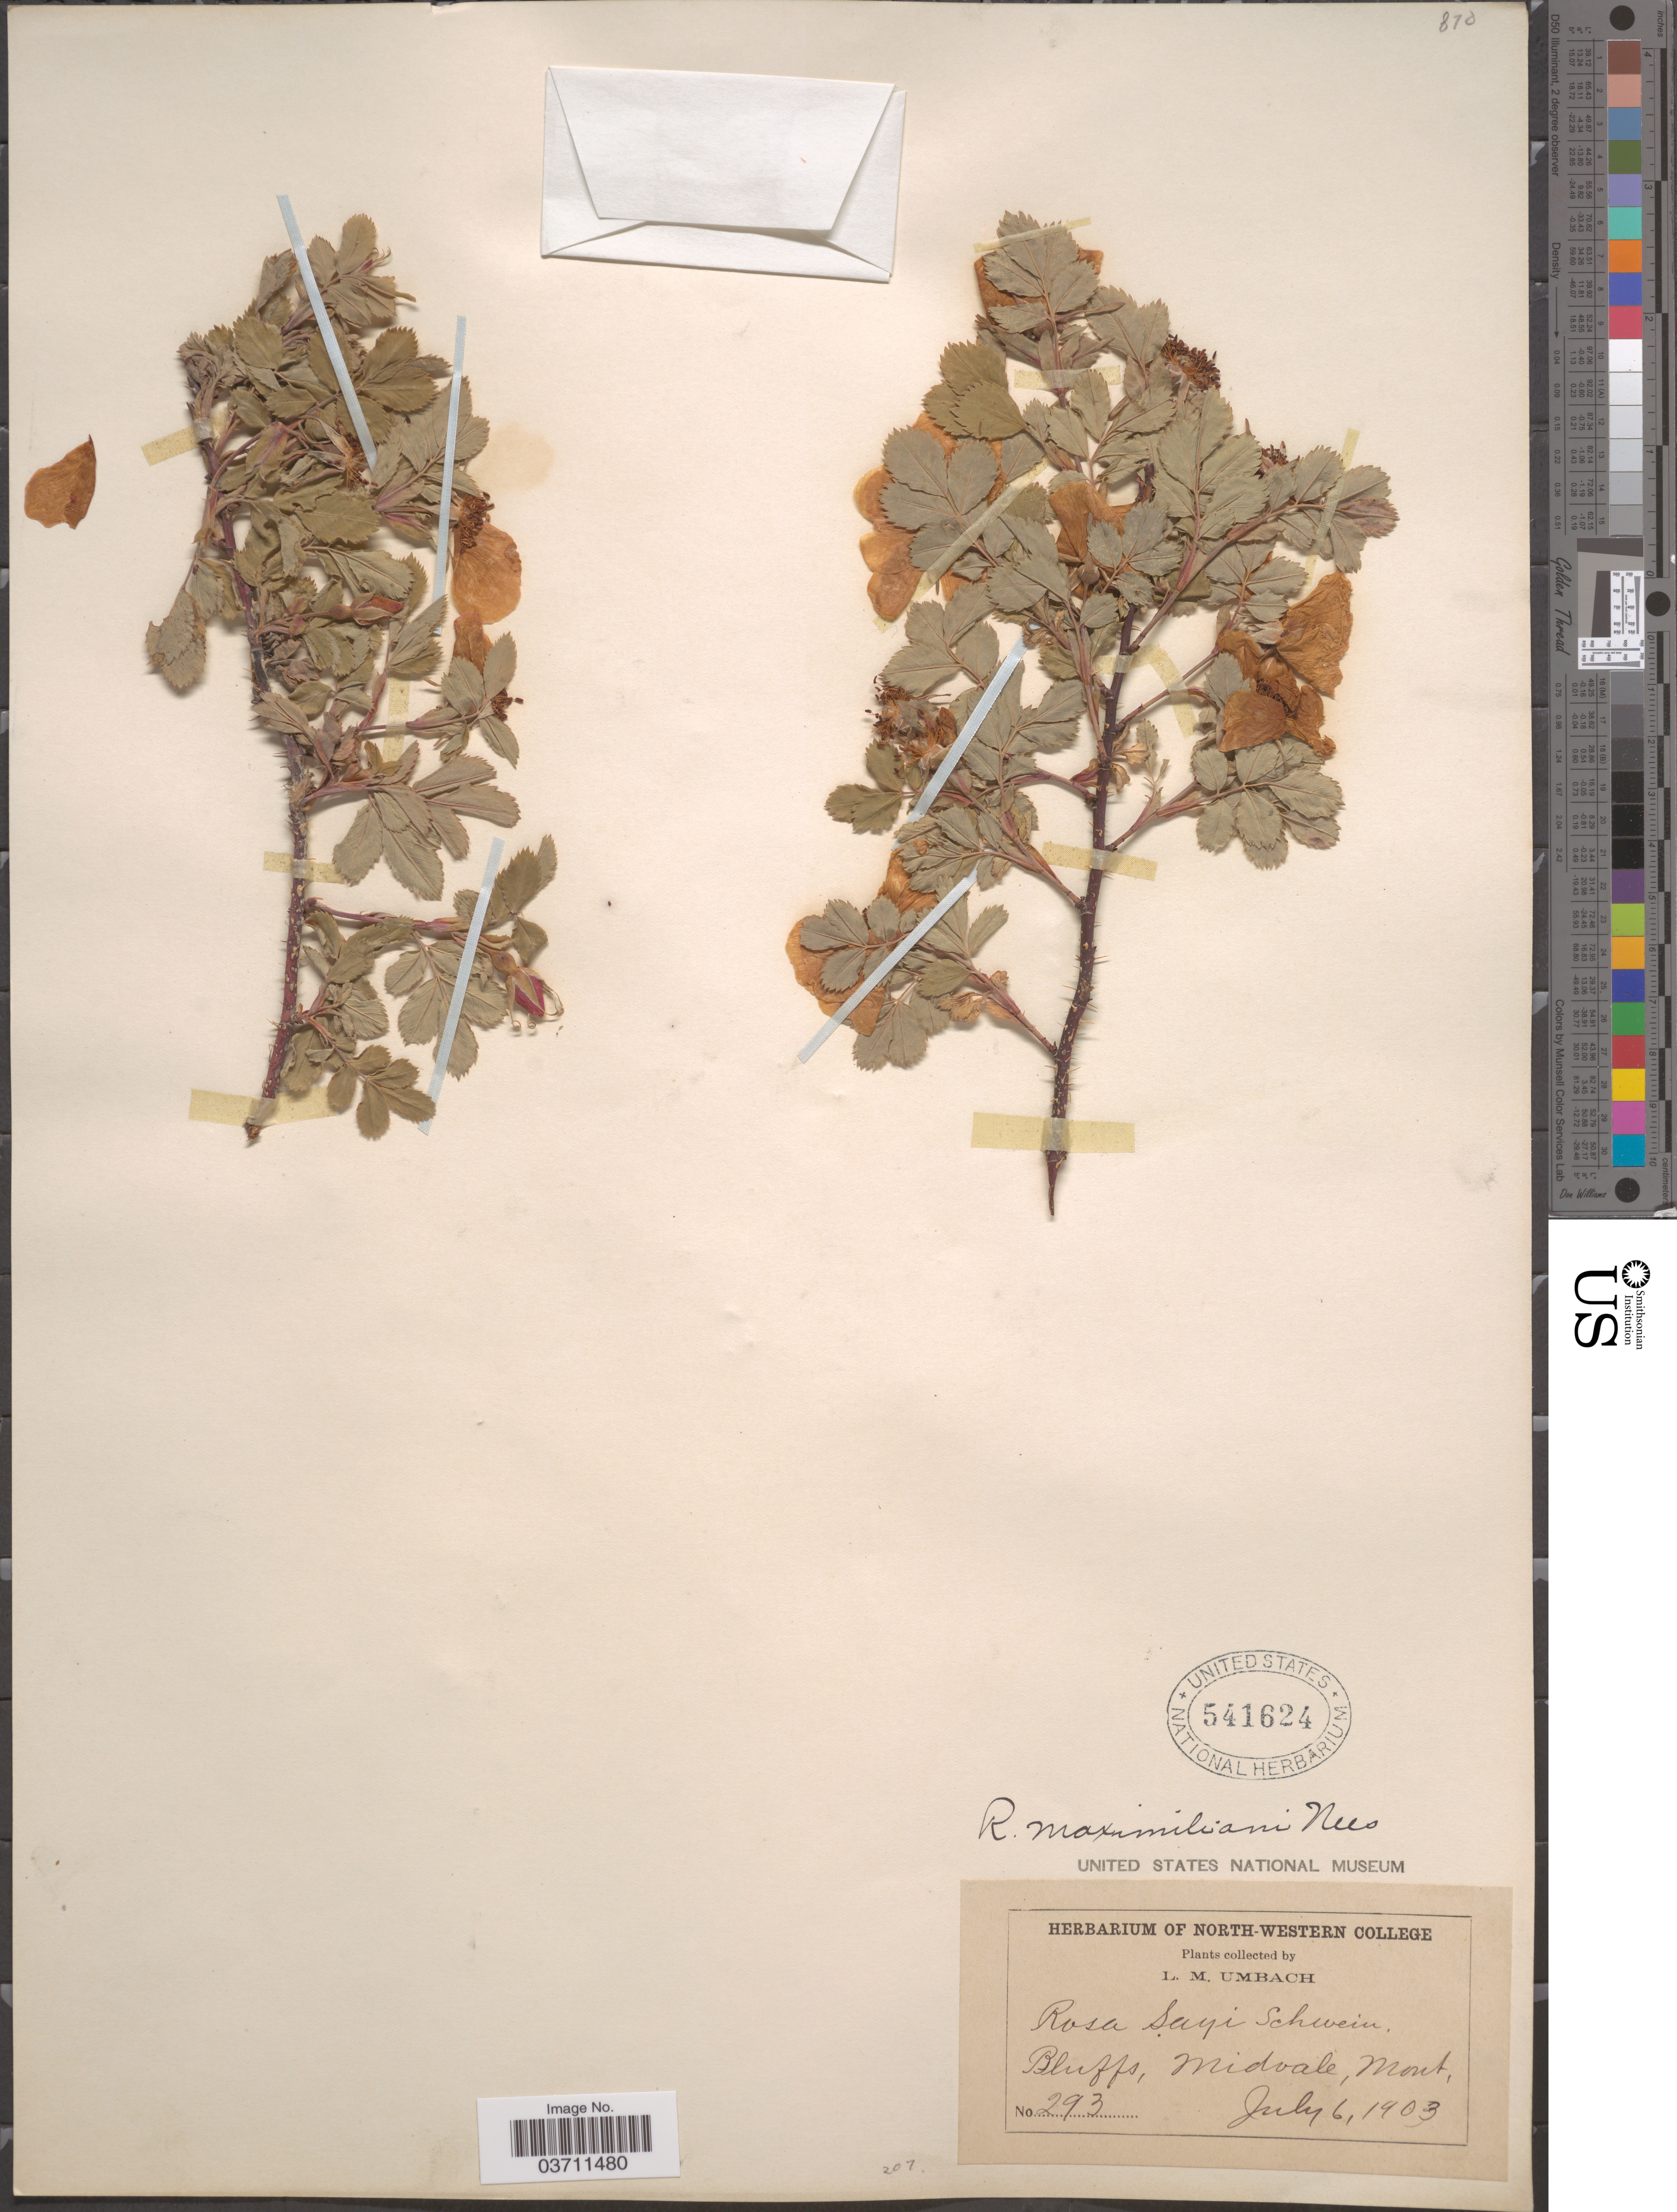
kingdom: Plantae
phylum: Tracheophyta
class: Magnoliopsida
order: Rosales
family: Rosaceae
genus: Rosa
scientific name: Rosa maximiliani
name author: Nees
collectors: L. M. Umbach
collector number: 293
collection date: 1903-07-06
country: United States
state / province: Montana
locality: Midvale.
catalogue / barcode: US 541624